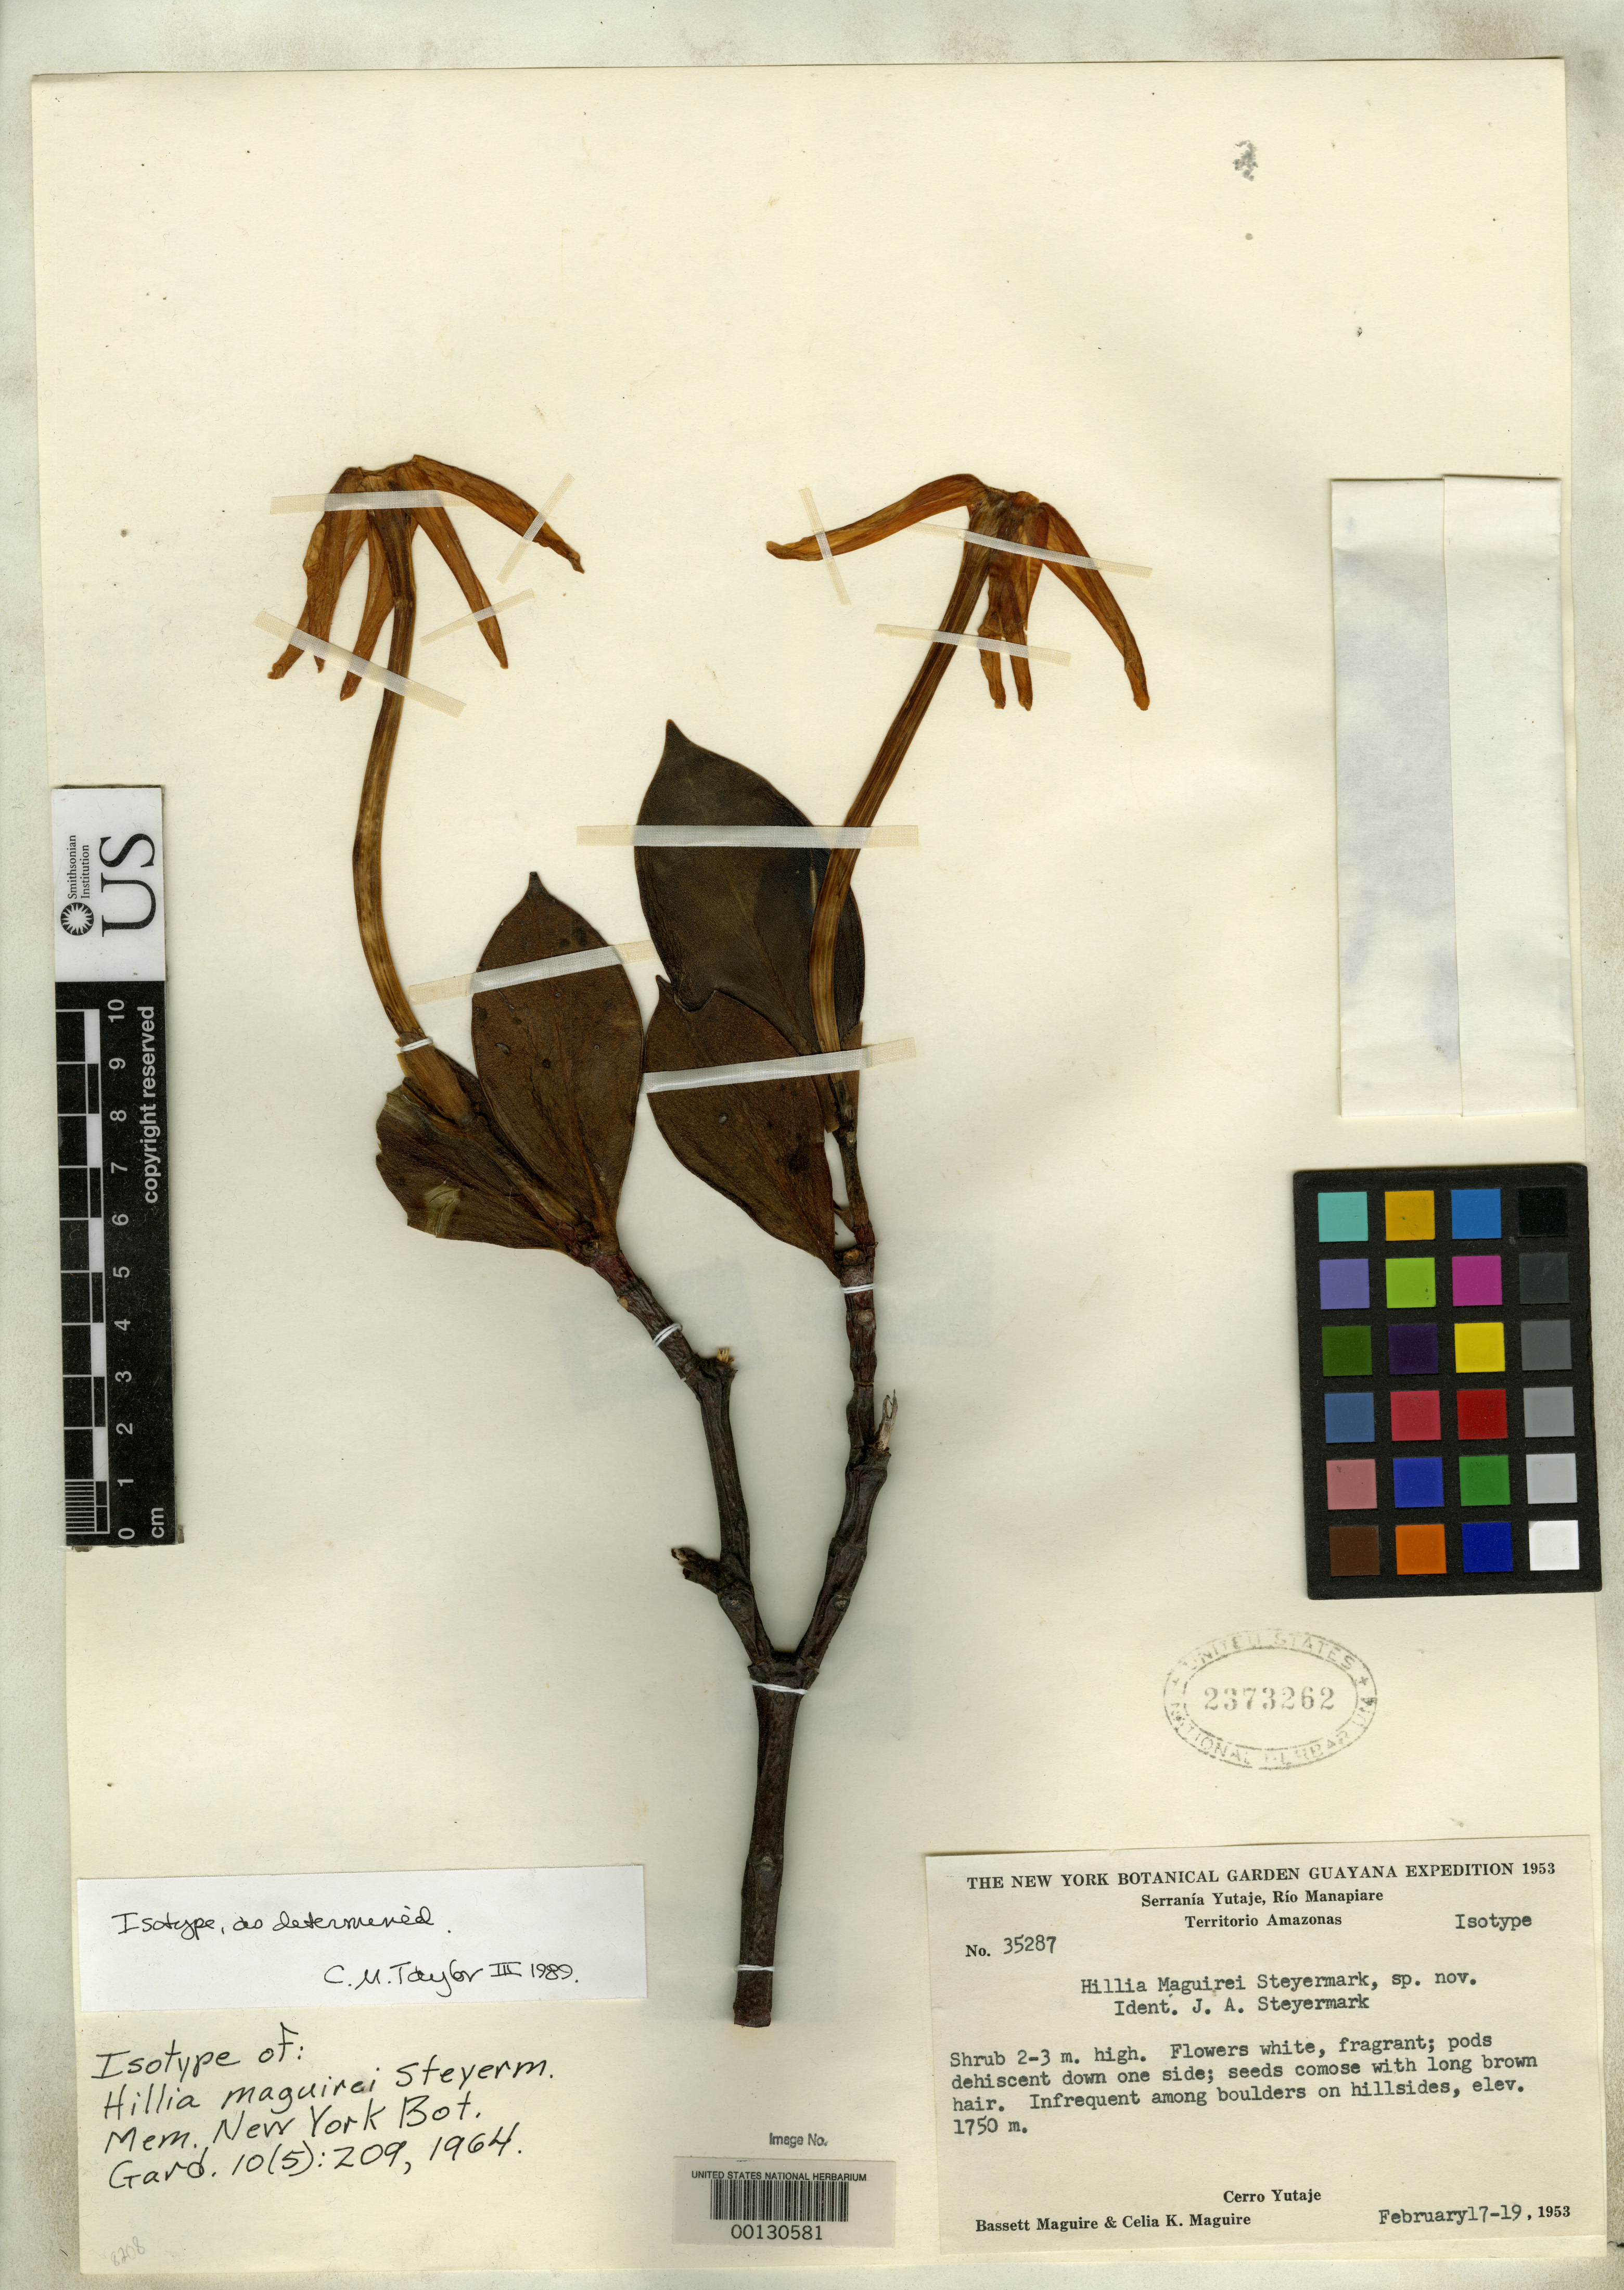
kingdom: Plantae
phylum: Tracheophyta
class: Magnoliopsida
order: Gentianales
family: Rubiaceae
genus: Hillia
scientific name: Hillia maguirei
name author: Steyerm.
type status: Isotype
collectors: B. Maguire & C. K. Maguire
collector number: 35287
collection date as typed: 17 Feb 1953 to 19 Feb 1953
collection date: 1953-02-17/1953-02-19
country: Venezuela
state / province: Amazonas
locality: Cerro Yutaje, Serrania Yutaje, Rio Manapiar.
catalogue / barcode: US 2373262